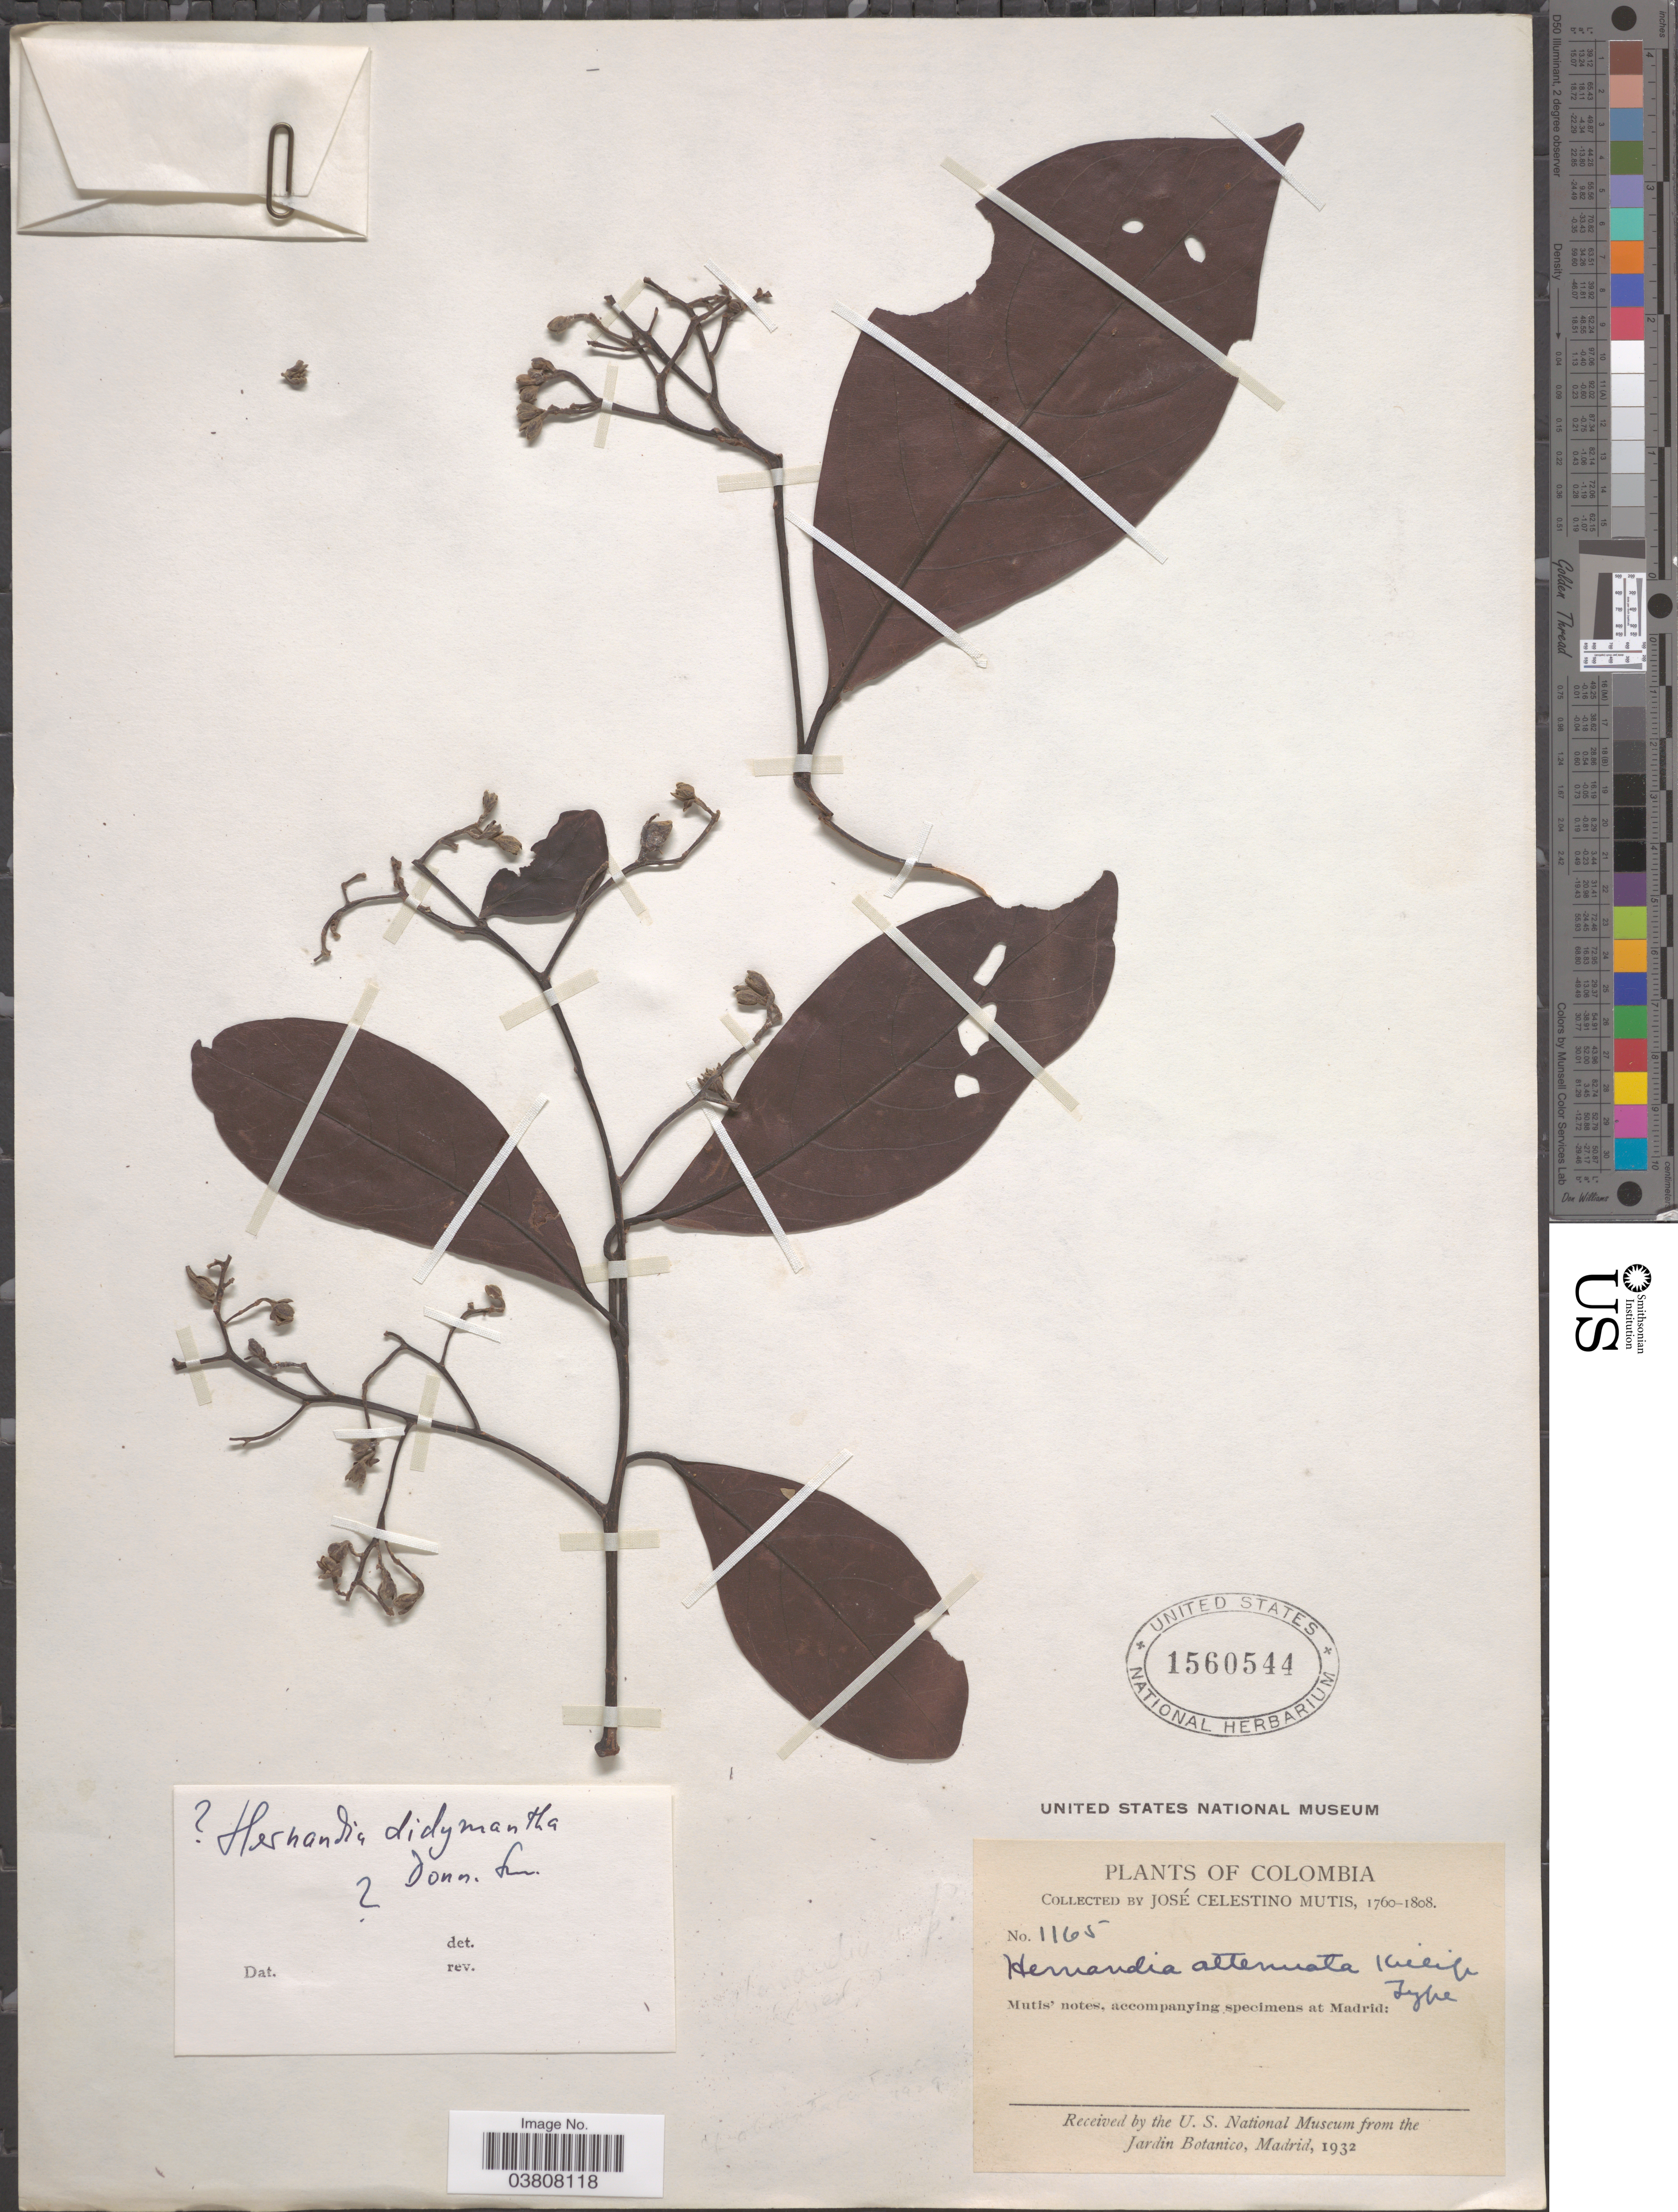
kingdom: Plantae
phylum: Tracheophyta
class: Magnoliopsida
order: Laurales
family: Hernandiaceae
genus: Hernandia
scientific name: Hernandia didymantha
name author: Donn. Sm.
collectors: J. C. B. Mutis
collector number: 1165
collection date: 1760/1808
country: Colombia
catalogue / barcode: US 1560544